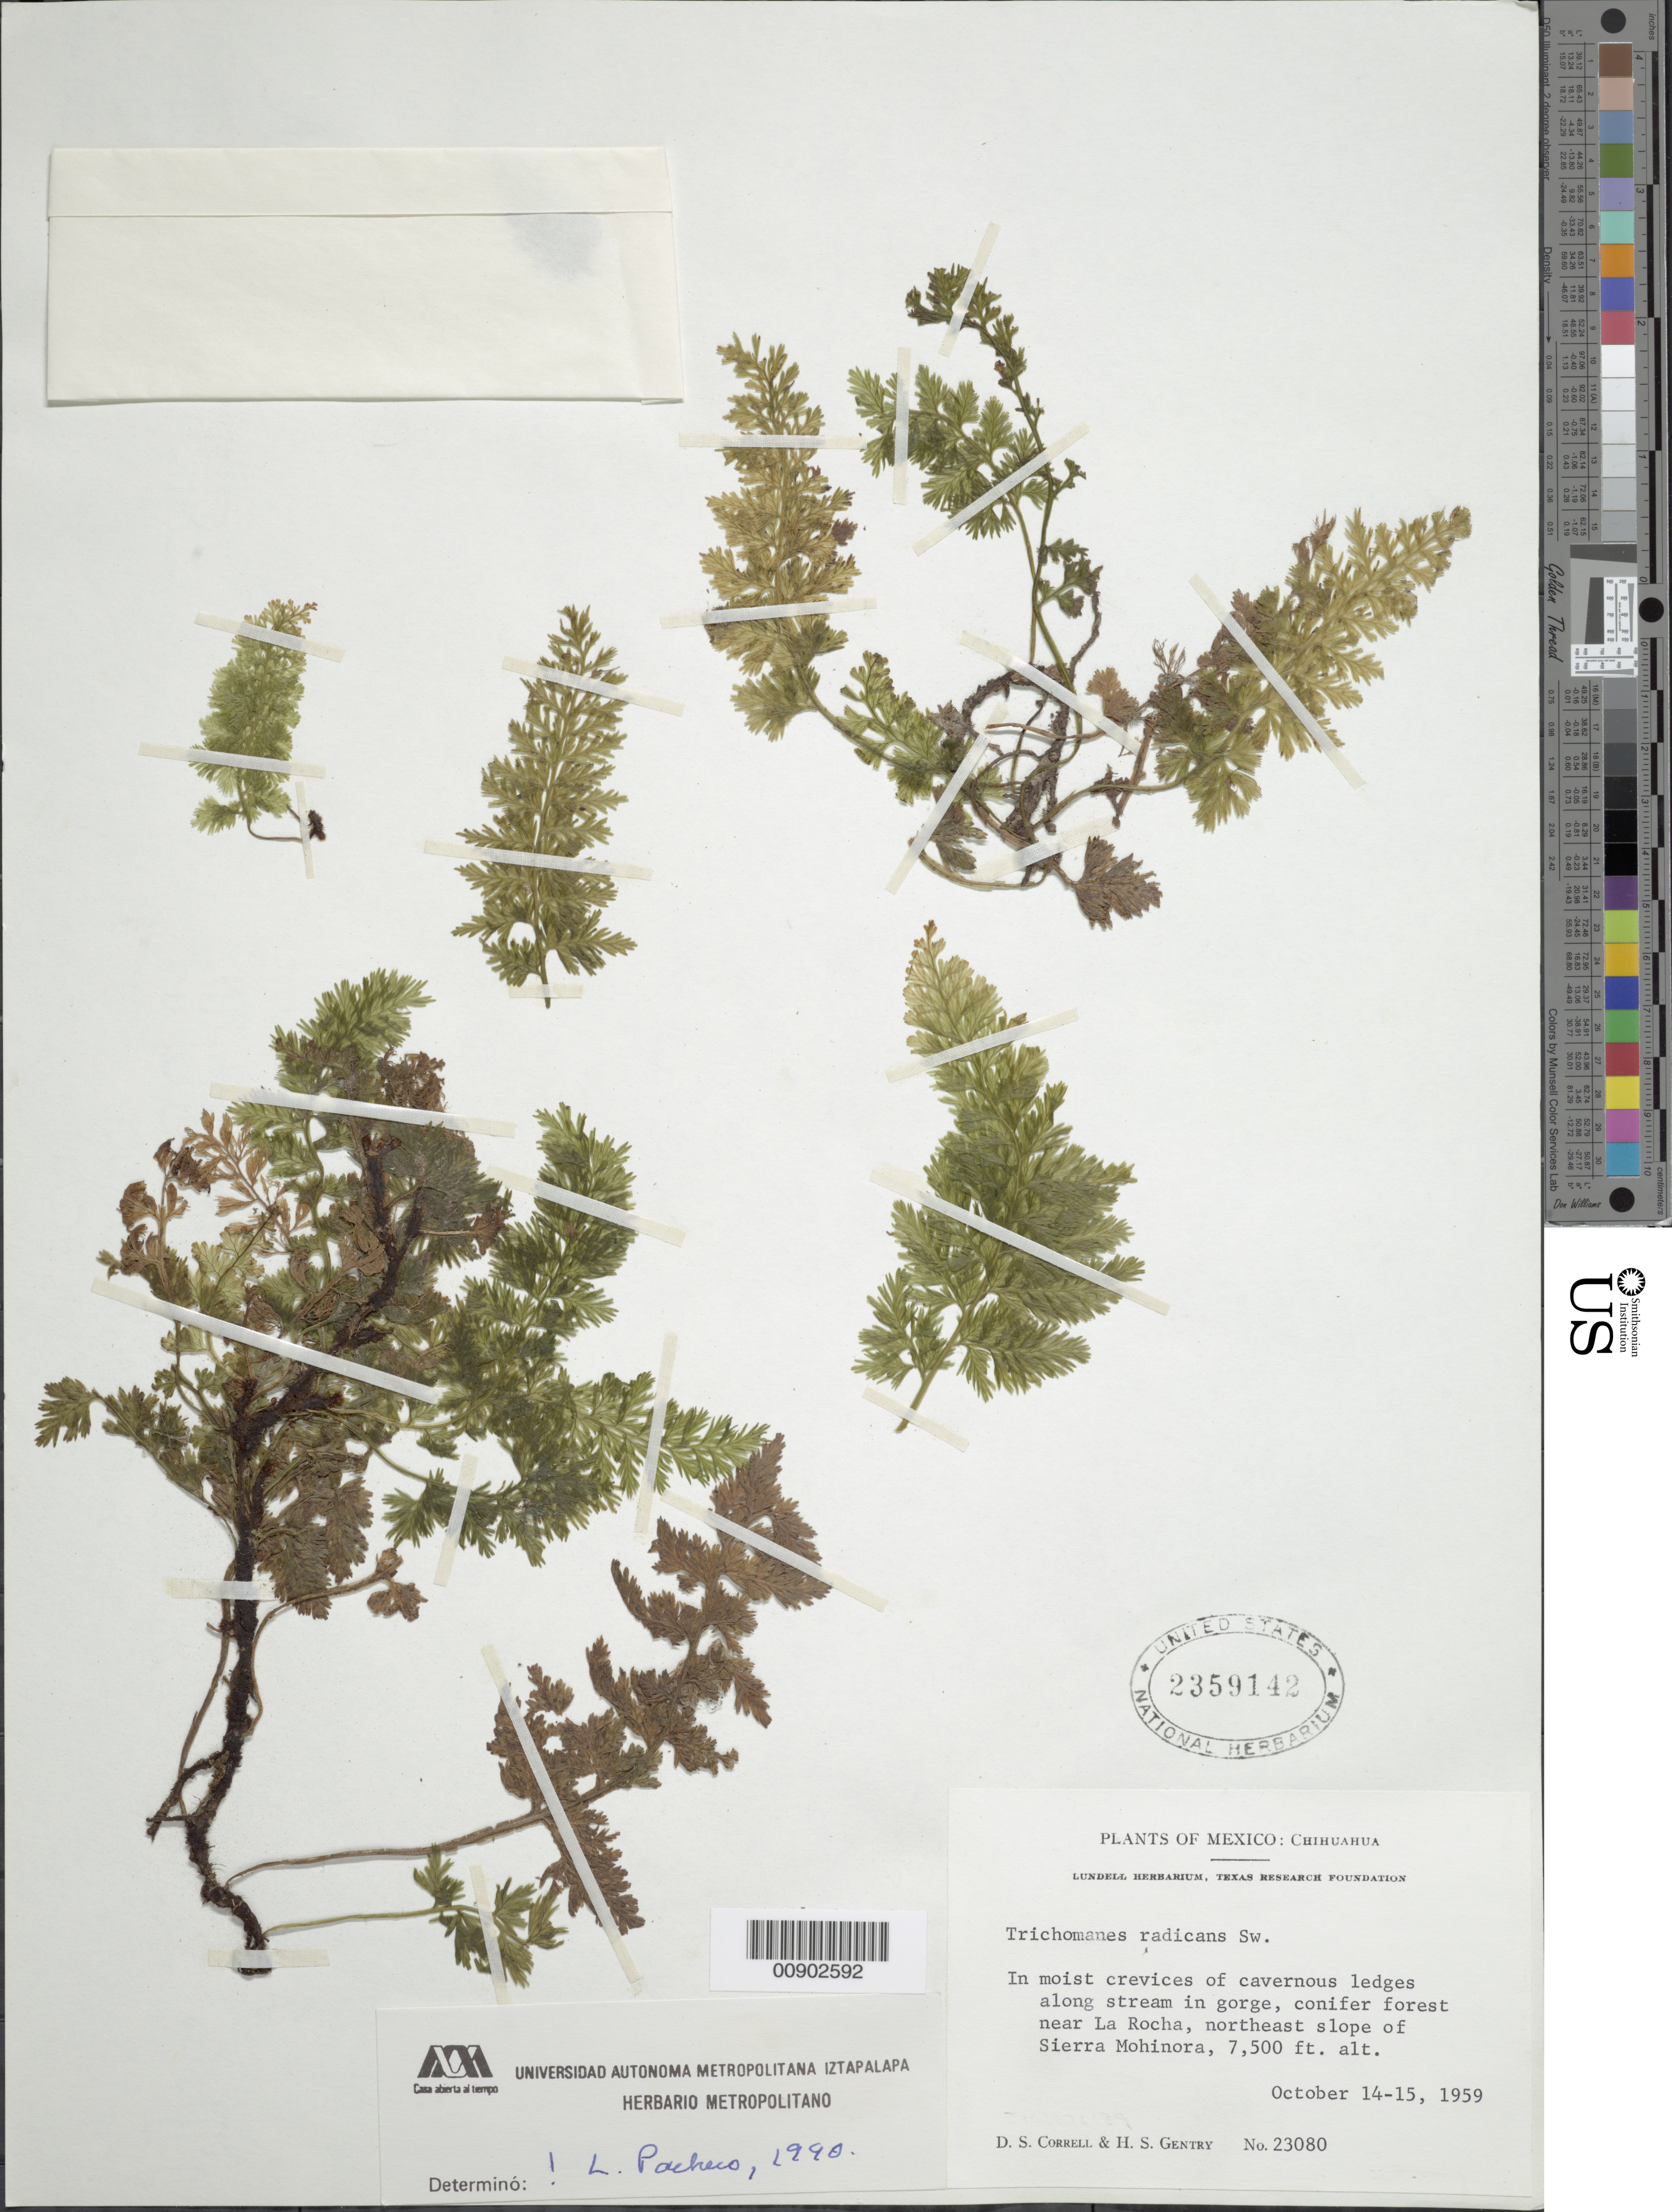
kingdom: Plantae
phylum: Tracheophyta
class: Polypodiopsida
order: Hymenophyllales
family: Hymenophyllaceae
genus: Vandenboschia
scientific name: Vandenboschia radicans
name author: (Sw.) Copel.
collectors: D. S. Correll & H. S. Gentry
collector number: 23080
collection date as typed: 14 Oct 1959 to 15 Oct 1959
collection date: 1959-10-14/1959-10-15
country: Mexico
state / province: Chihuahua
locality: Near La Rocha, northeast slope of Sierra Mohinora. Chihuahua.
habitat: In moist crevices of cavernous ledges along stream in gorge, conifer forest.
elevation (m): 2286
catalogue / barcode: US 2359142